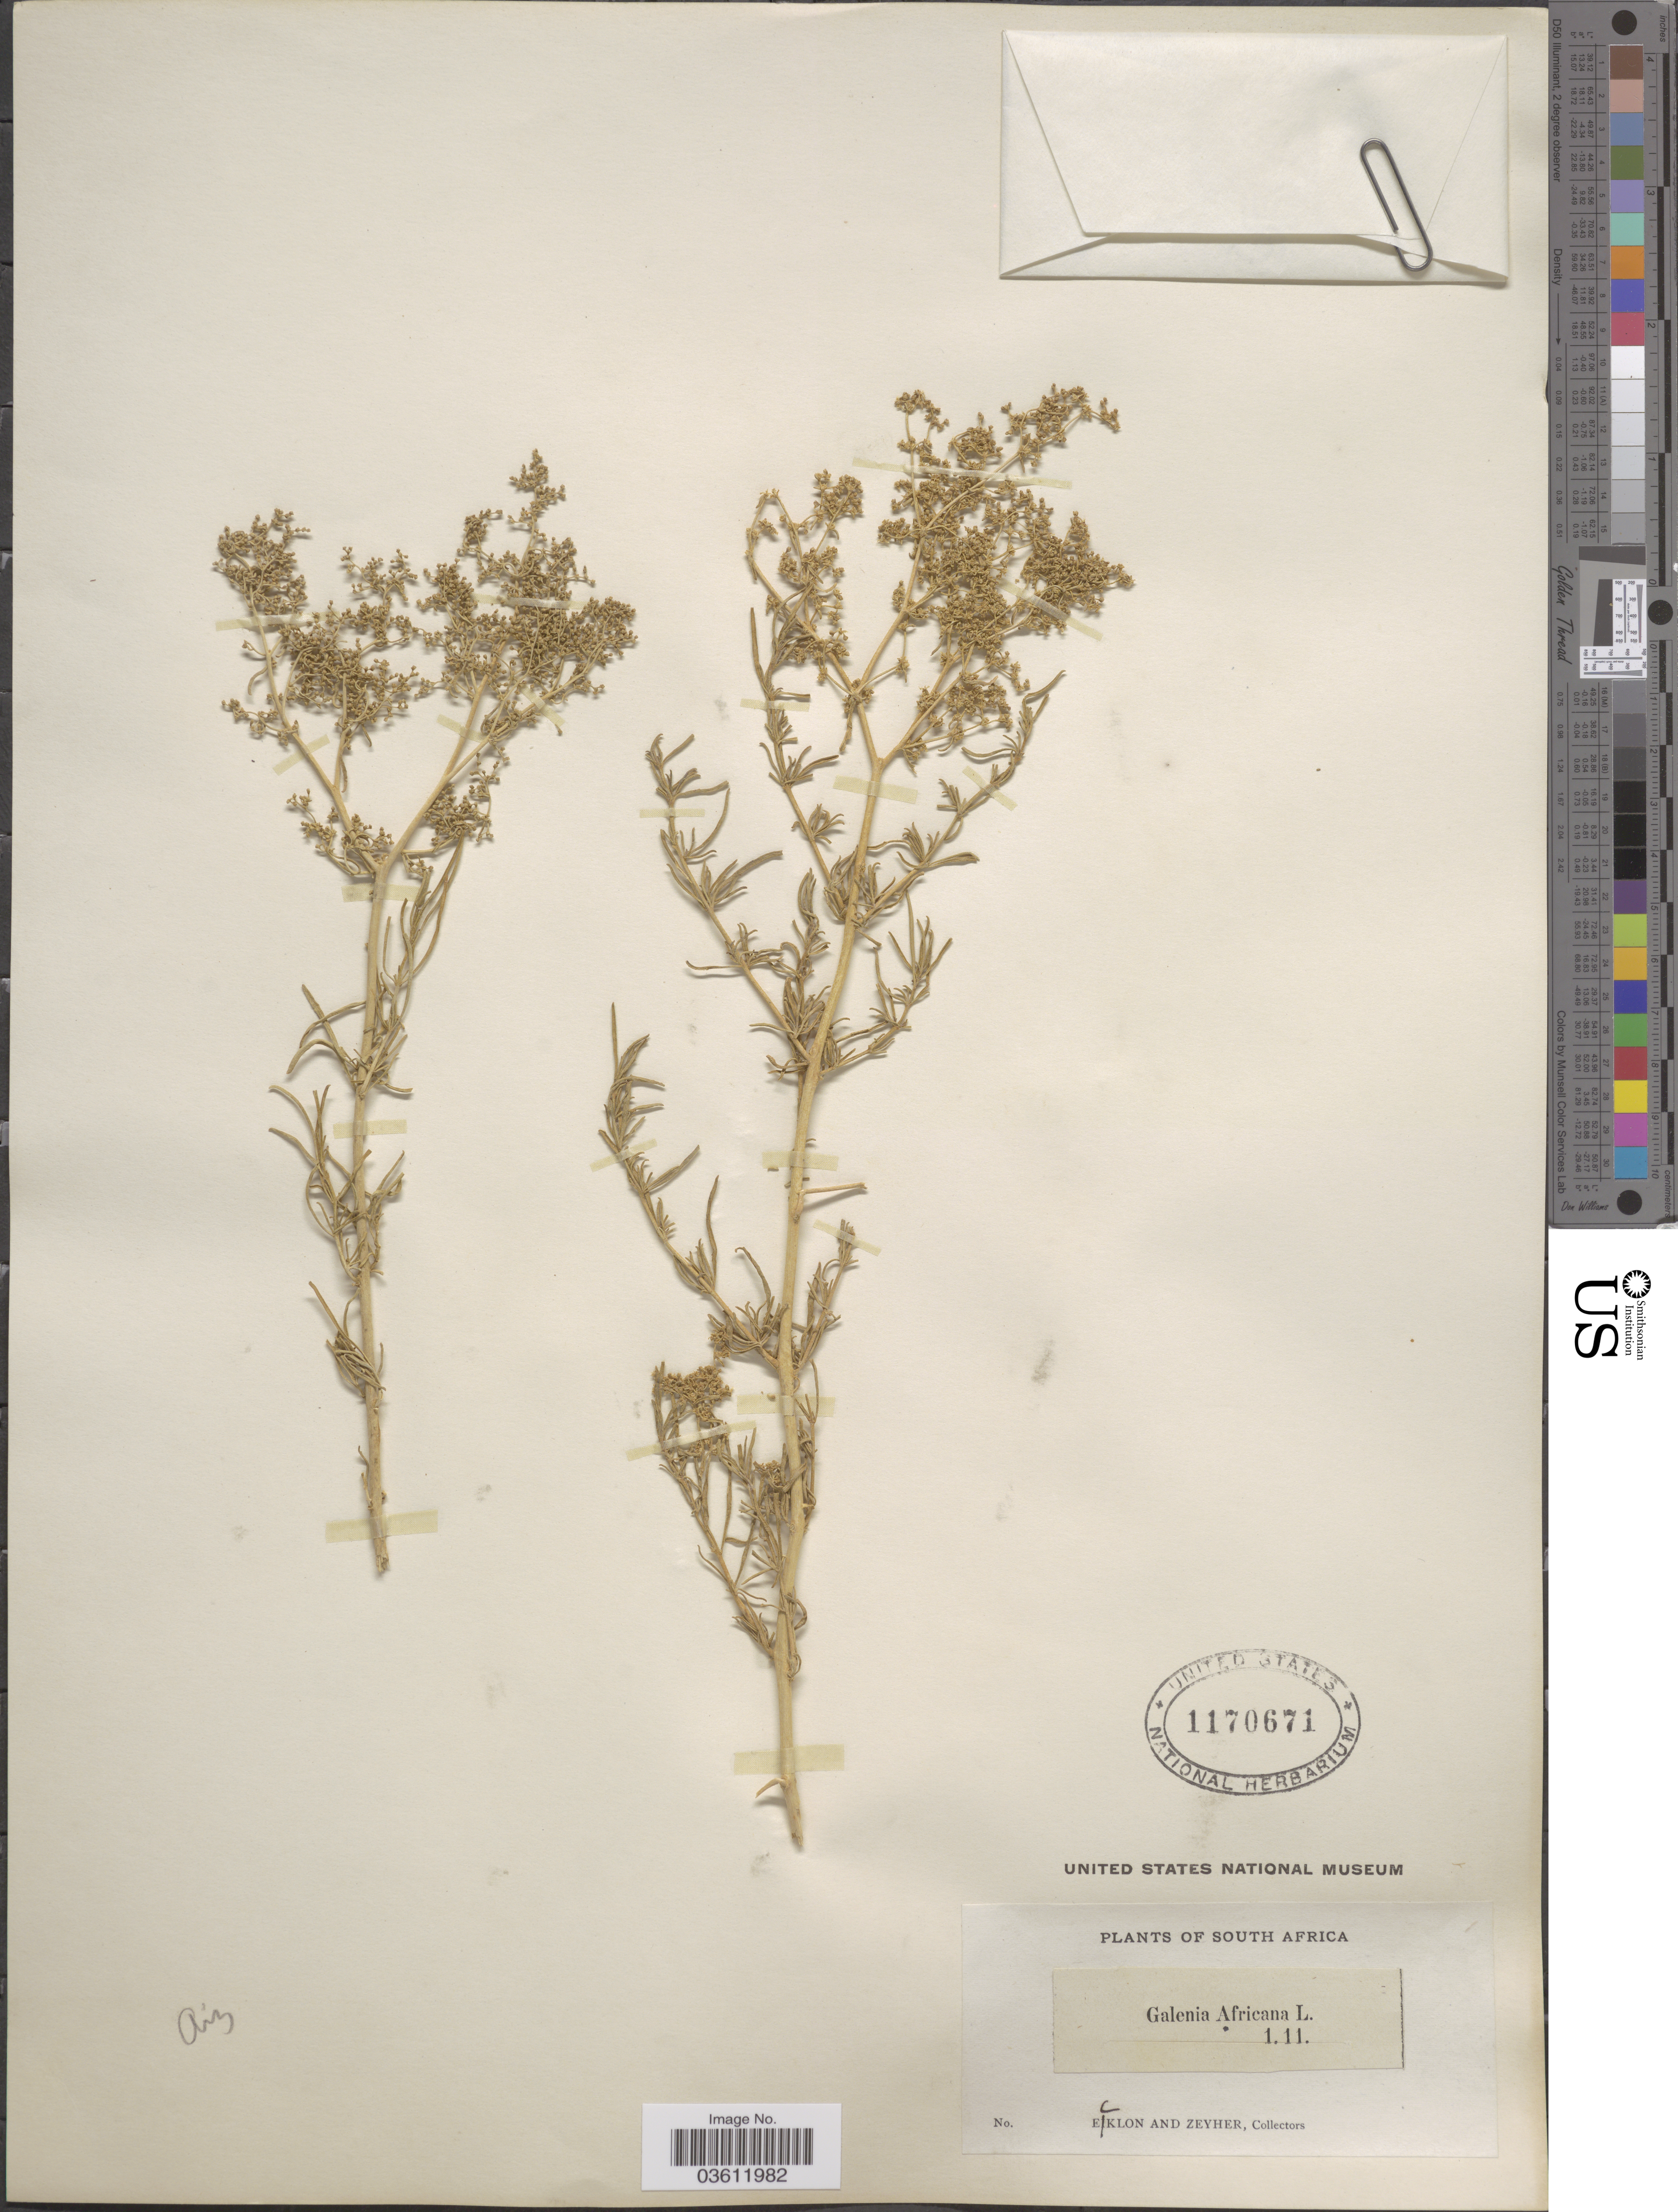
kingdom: Plantae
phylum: Tracheophyta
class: Magnoliopsida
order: Caryophyllales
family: Aizoaceae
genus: Aizoon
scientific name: Aizoon africanum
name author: (L.) Klak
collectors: -. Ecklon & -. Zeyher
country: South Africa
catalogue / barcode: US 1170671